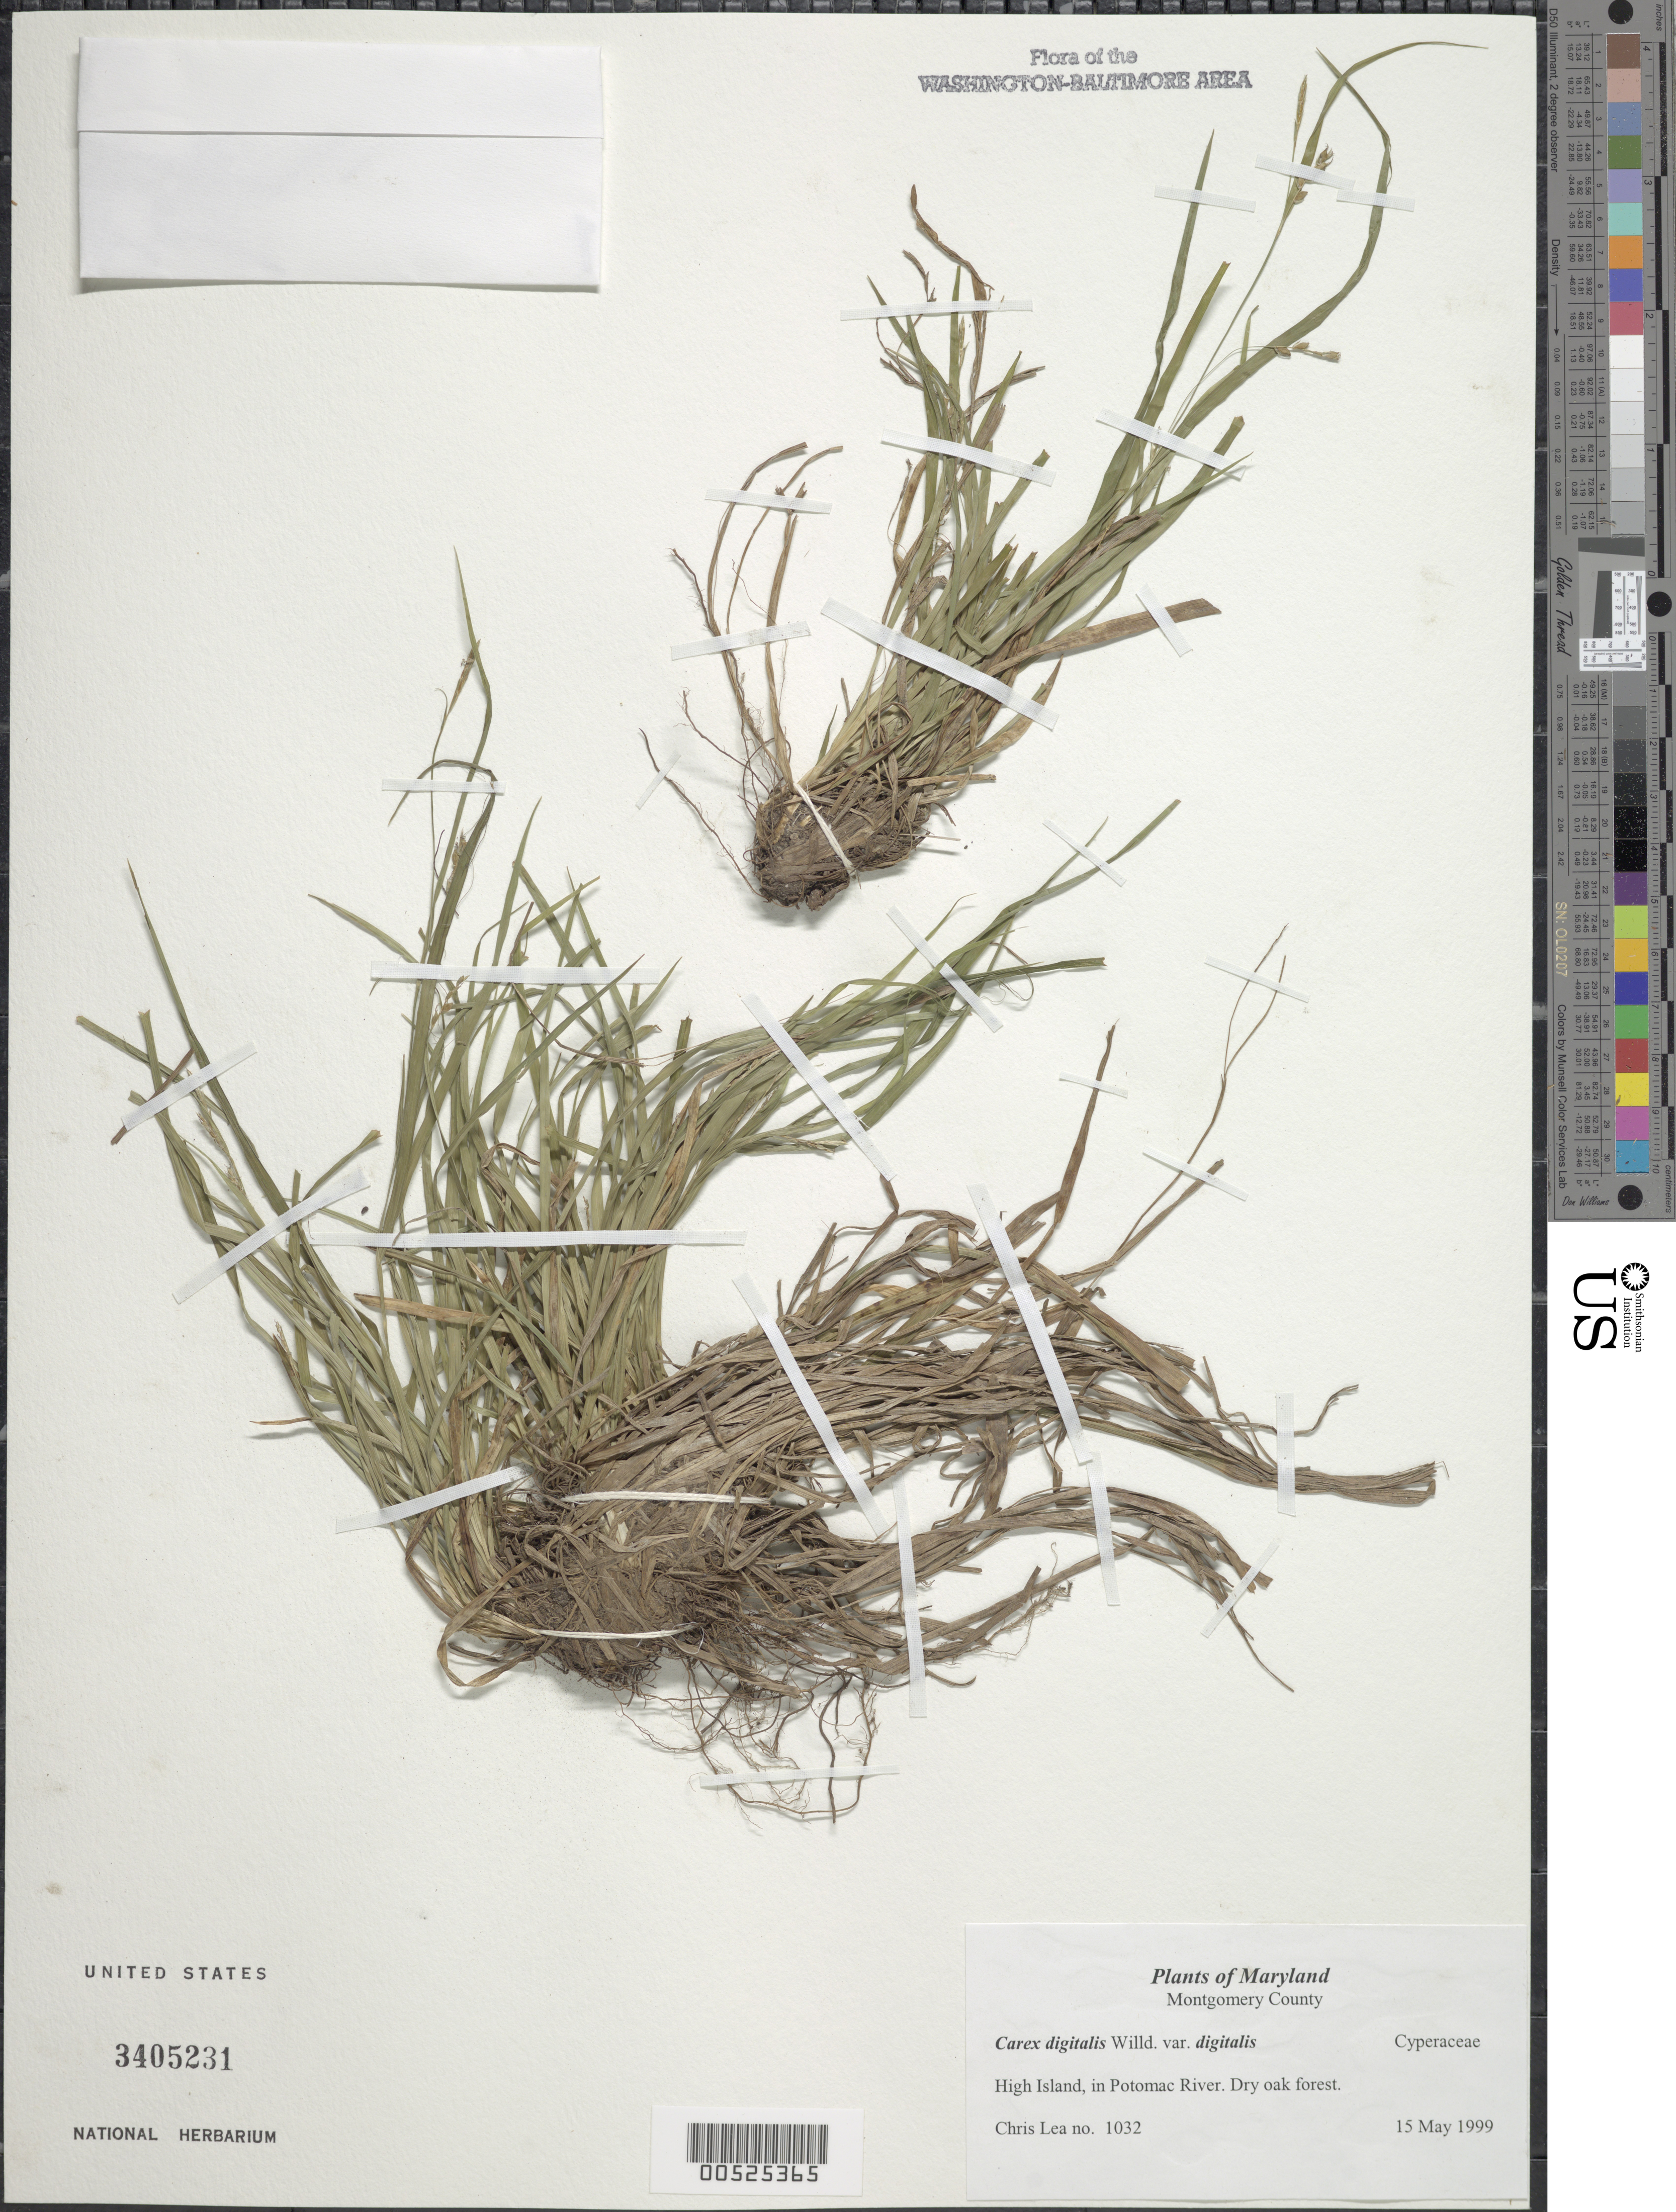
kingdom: Plantae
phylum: Tracheophyta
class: Liliopsida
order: Poales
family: Cyperaceae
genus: Carex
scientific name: Carex digitalis var. digitalis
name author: Willd.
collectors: C. Lea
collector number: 1032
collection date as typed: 15 May 1999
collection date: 1999-05-15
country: United States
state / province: Maryland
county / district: Montgomery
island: High Island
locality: High Island, in Potomac River.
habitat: Dry oak forest.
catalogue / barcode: US 3405231